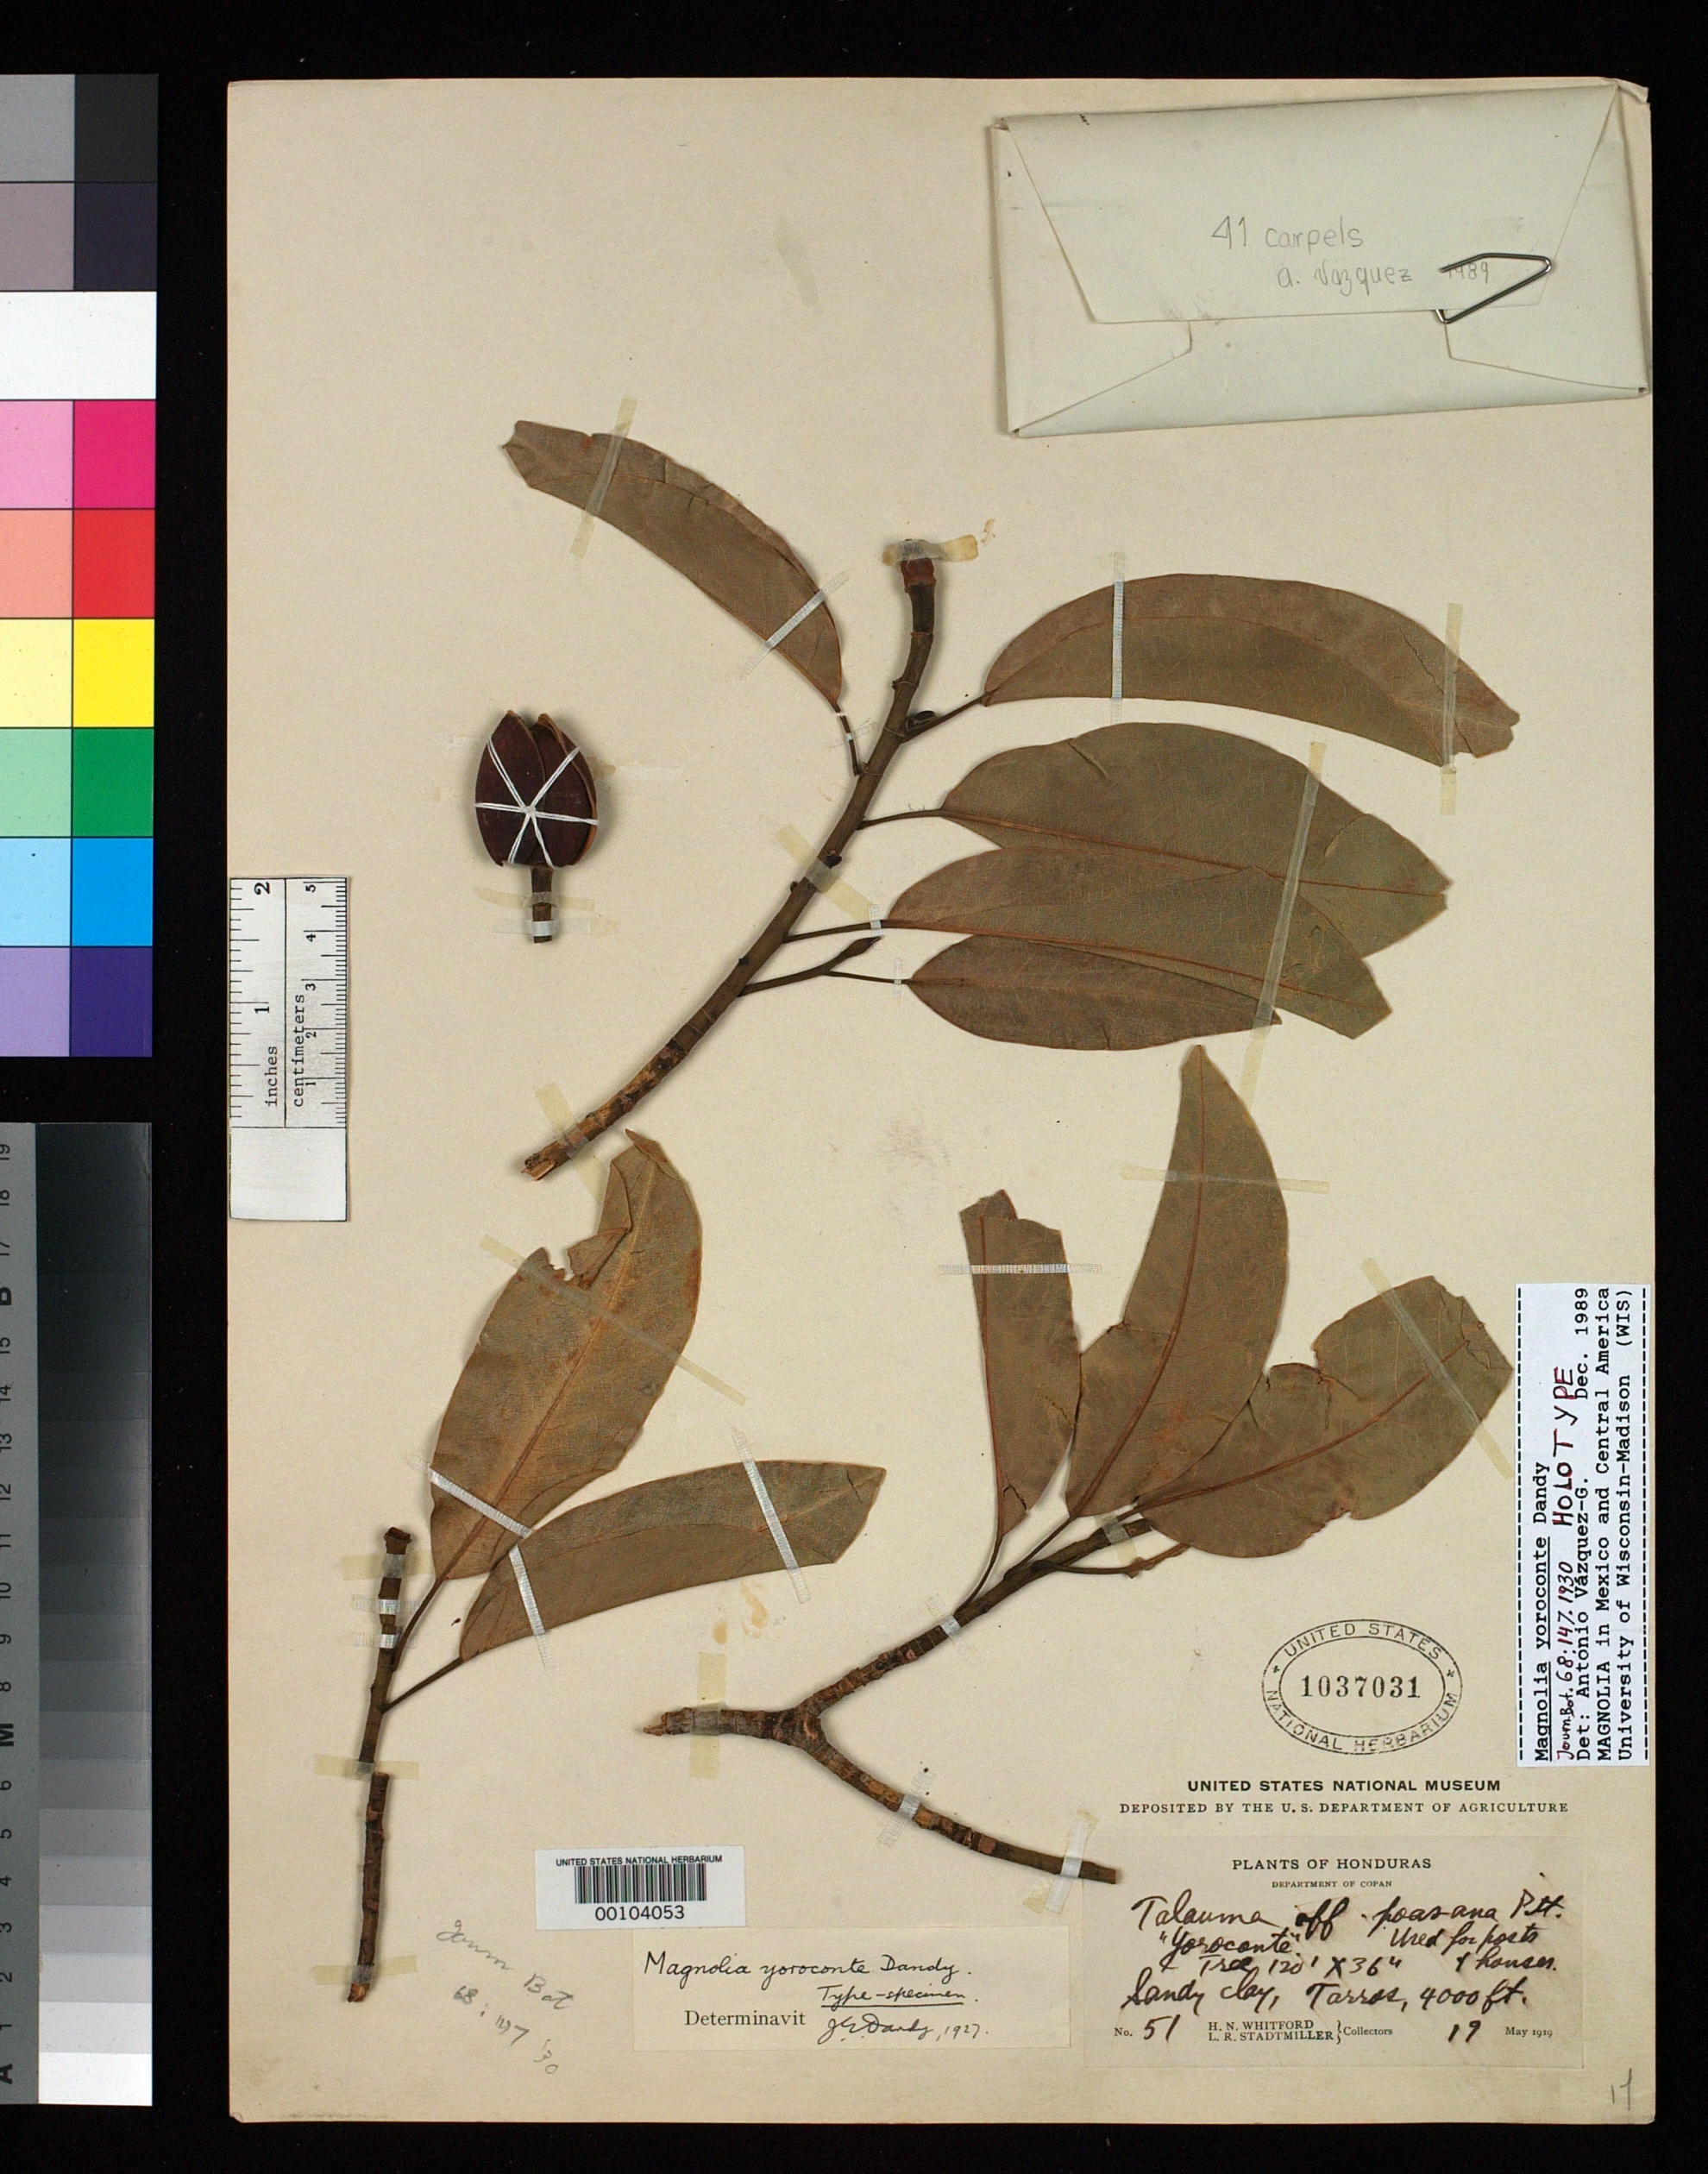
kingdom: Plantae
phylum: Tracheophyta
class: Magnoliopsida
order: Magnoliales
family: Magnoliaceae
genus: Magnolia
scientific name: Magnolia yoroconte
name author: Dandy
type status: Holotype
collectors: H. N. Whitford & L. Stadtmiller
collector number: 51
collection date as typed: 19 May 1919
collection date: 1919-05-19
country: Honduras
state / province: Copán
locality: Tarros.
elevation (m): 1219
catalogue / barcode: US 1037031